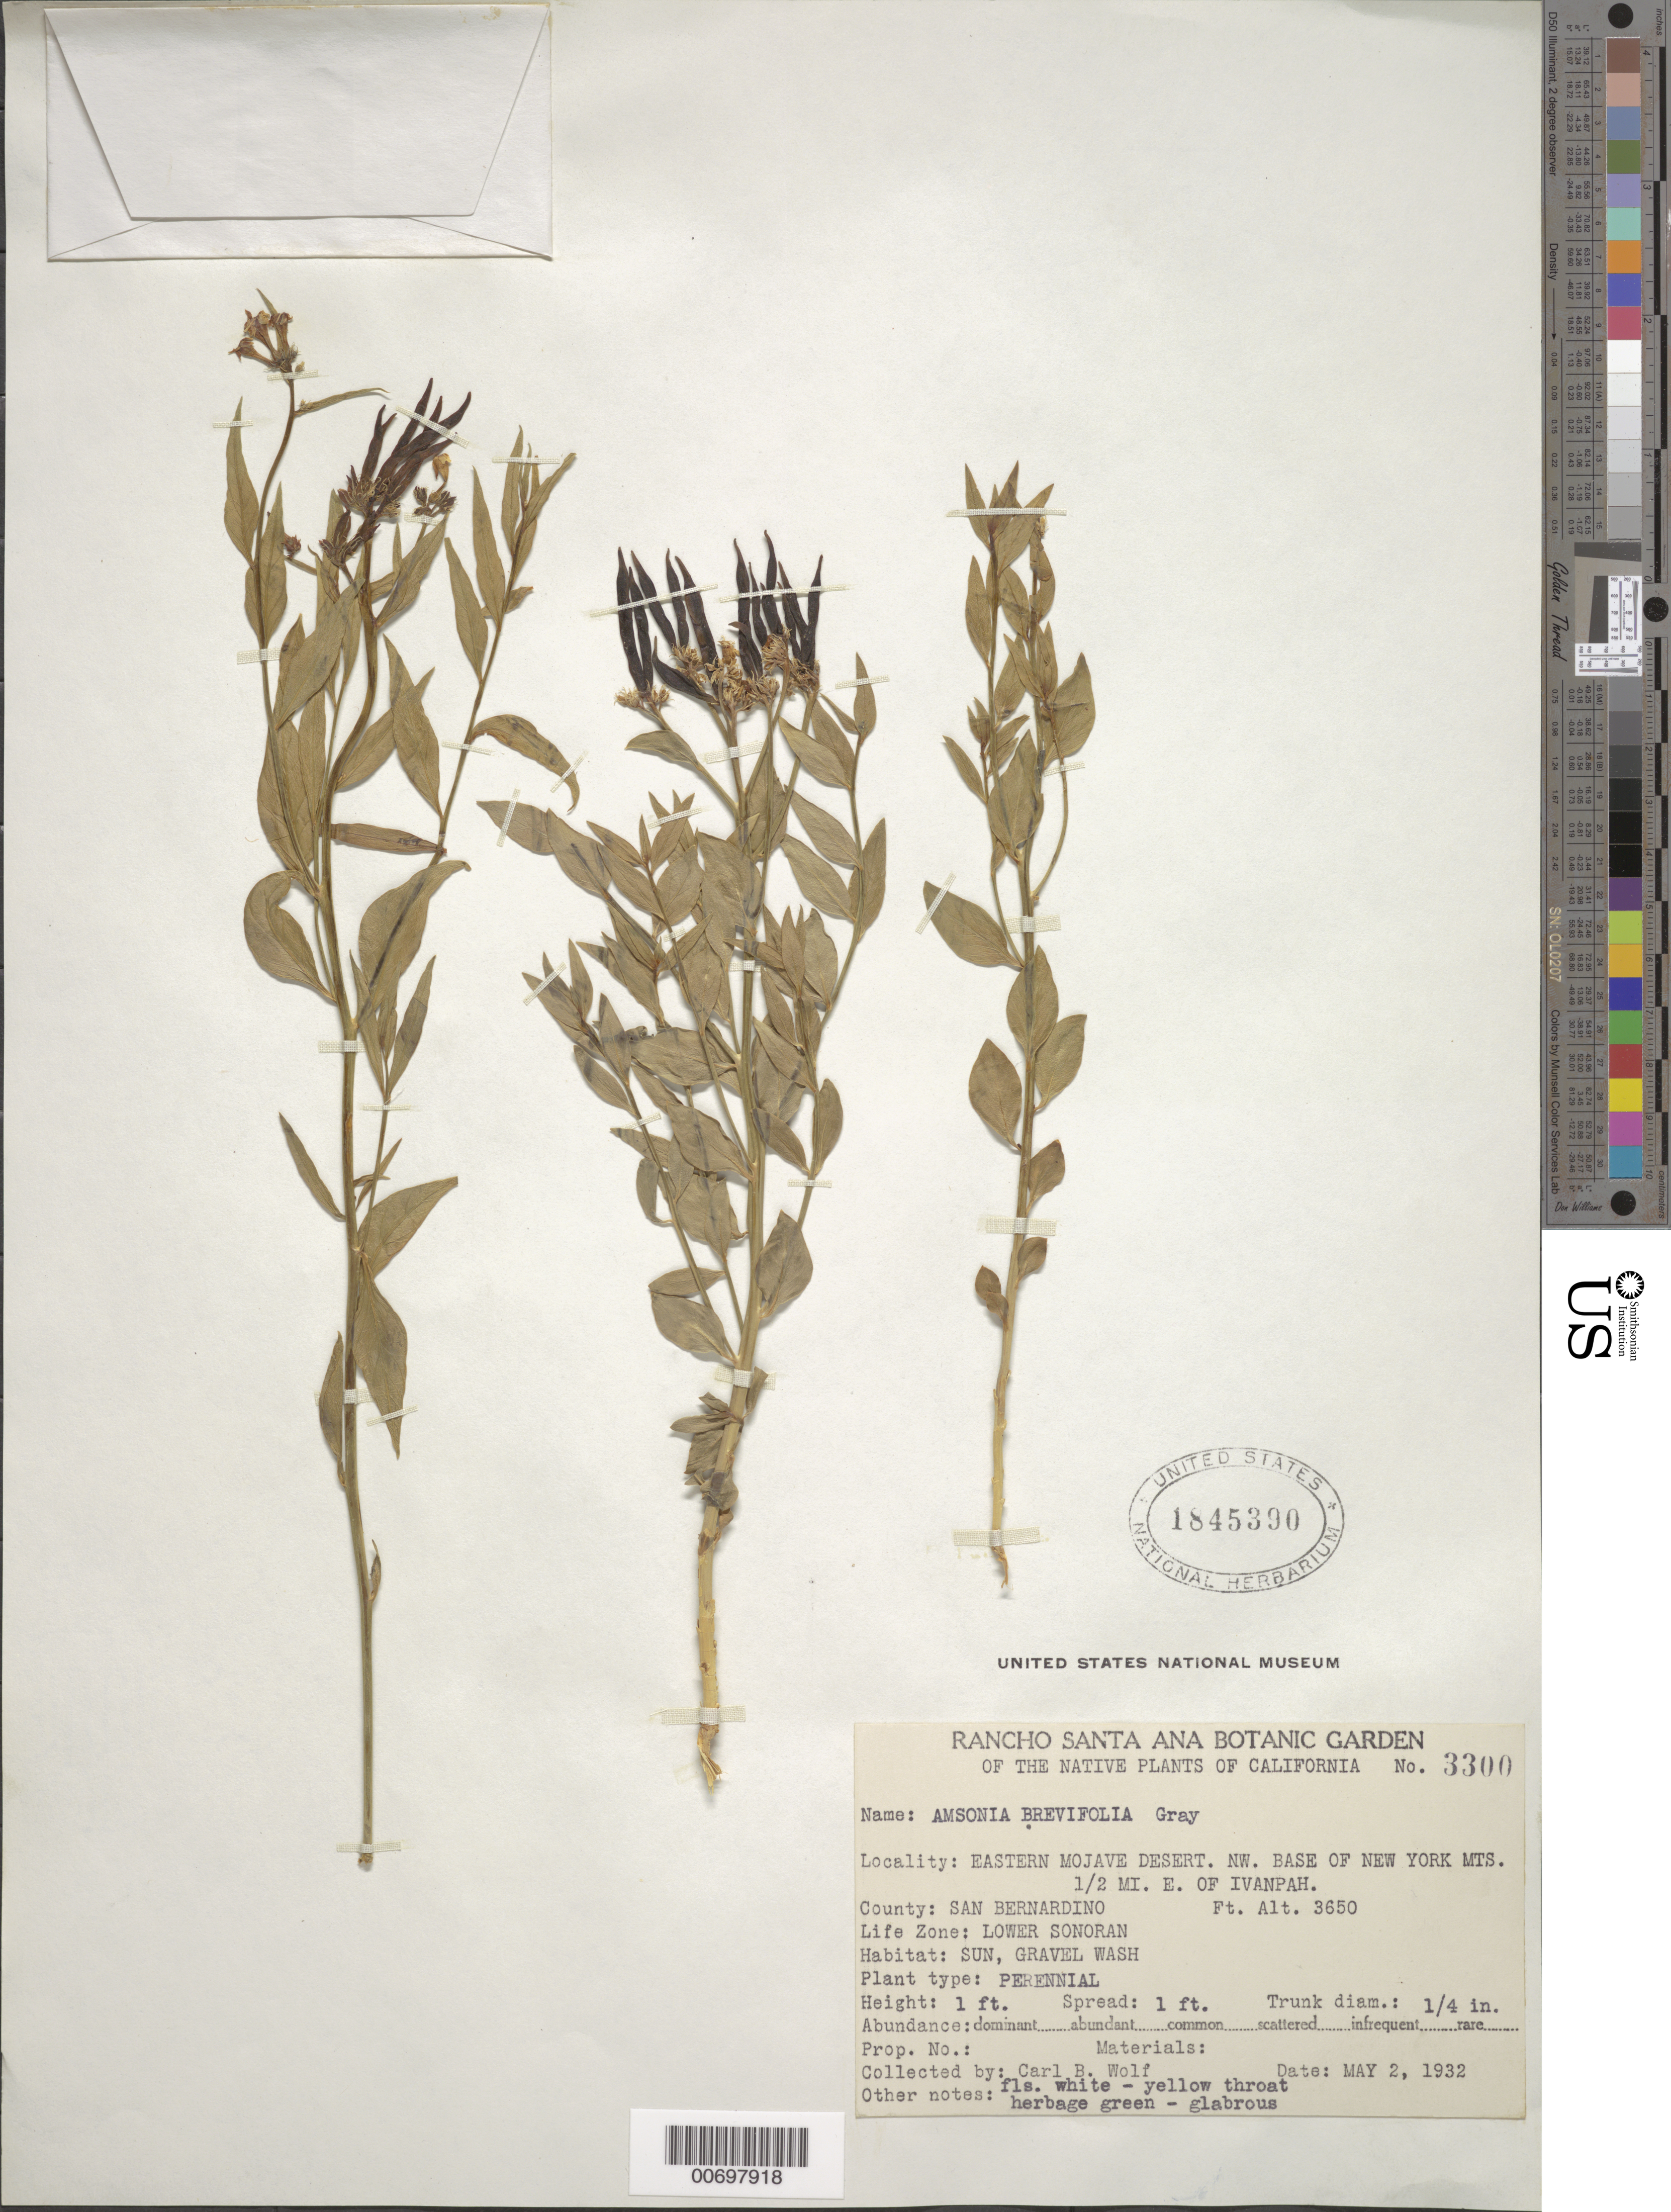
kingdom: Plantae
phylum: Tracheophyta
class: Magnoliopsida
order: Gentianales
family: Apocynaceae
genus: Amsonia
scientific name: Amsonia brevifolia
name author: A. Gray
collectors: C. B. Wolf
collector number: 3300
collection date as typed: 02 May 1932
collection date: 1932-05-02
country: United States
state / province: California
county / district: San Bernardino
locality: Eastern Mojave Desert. NW. base of New York Mts. 1/2 mile E. of Ivanpah.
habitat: Lower Sonoran. Sun, gravel wash.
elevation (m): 1113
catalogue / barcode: US 1845390